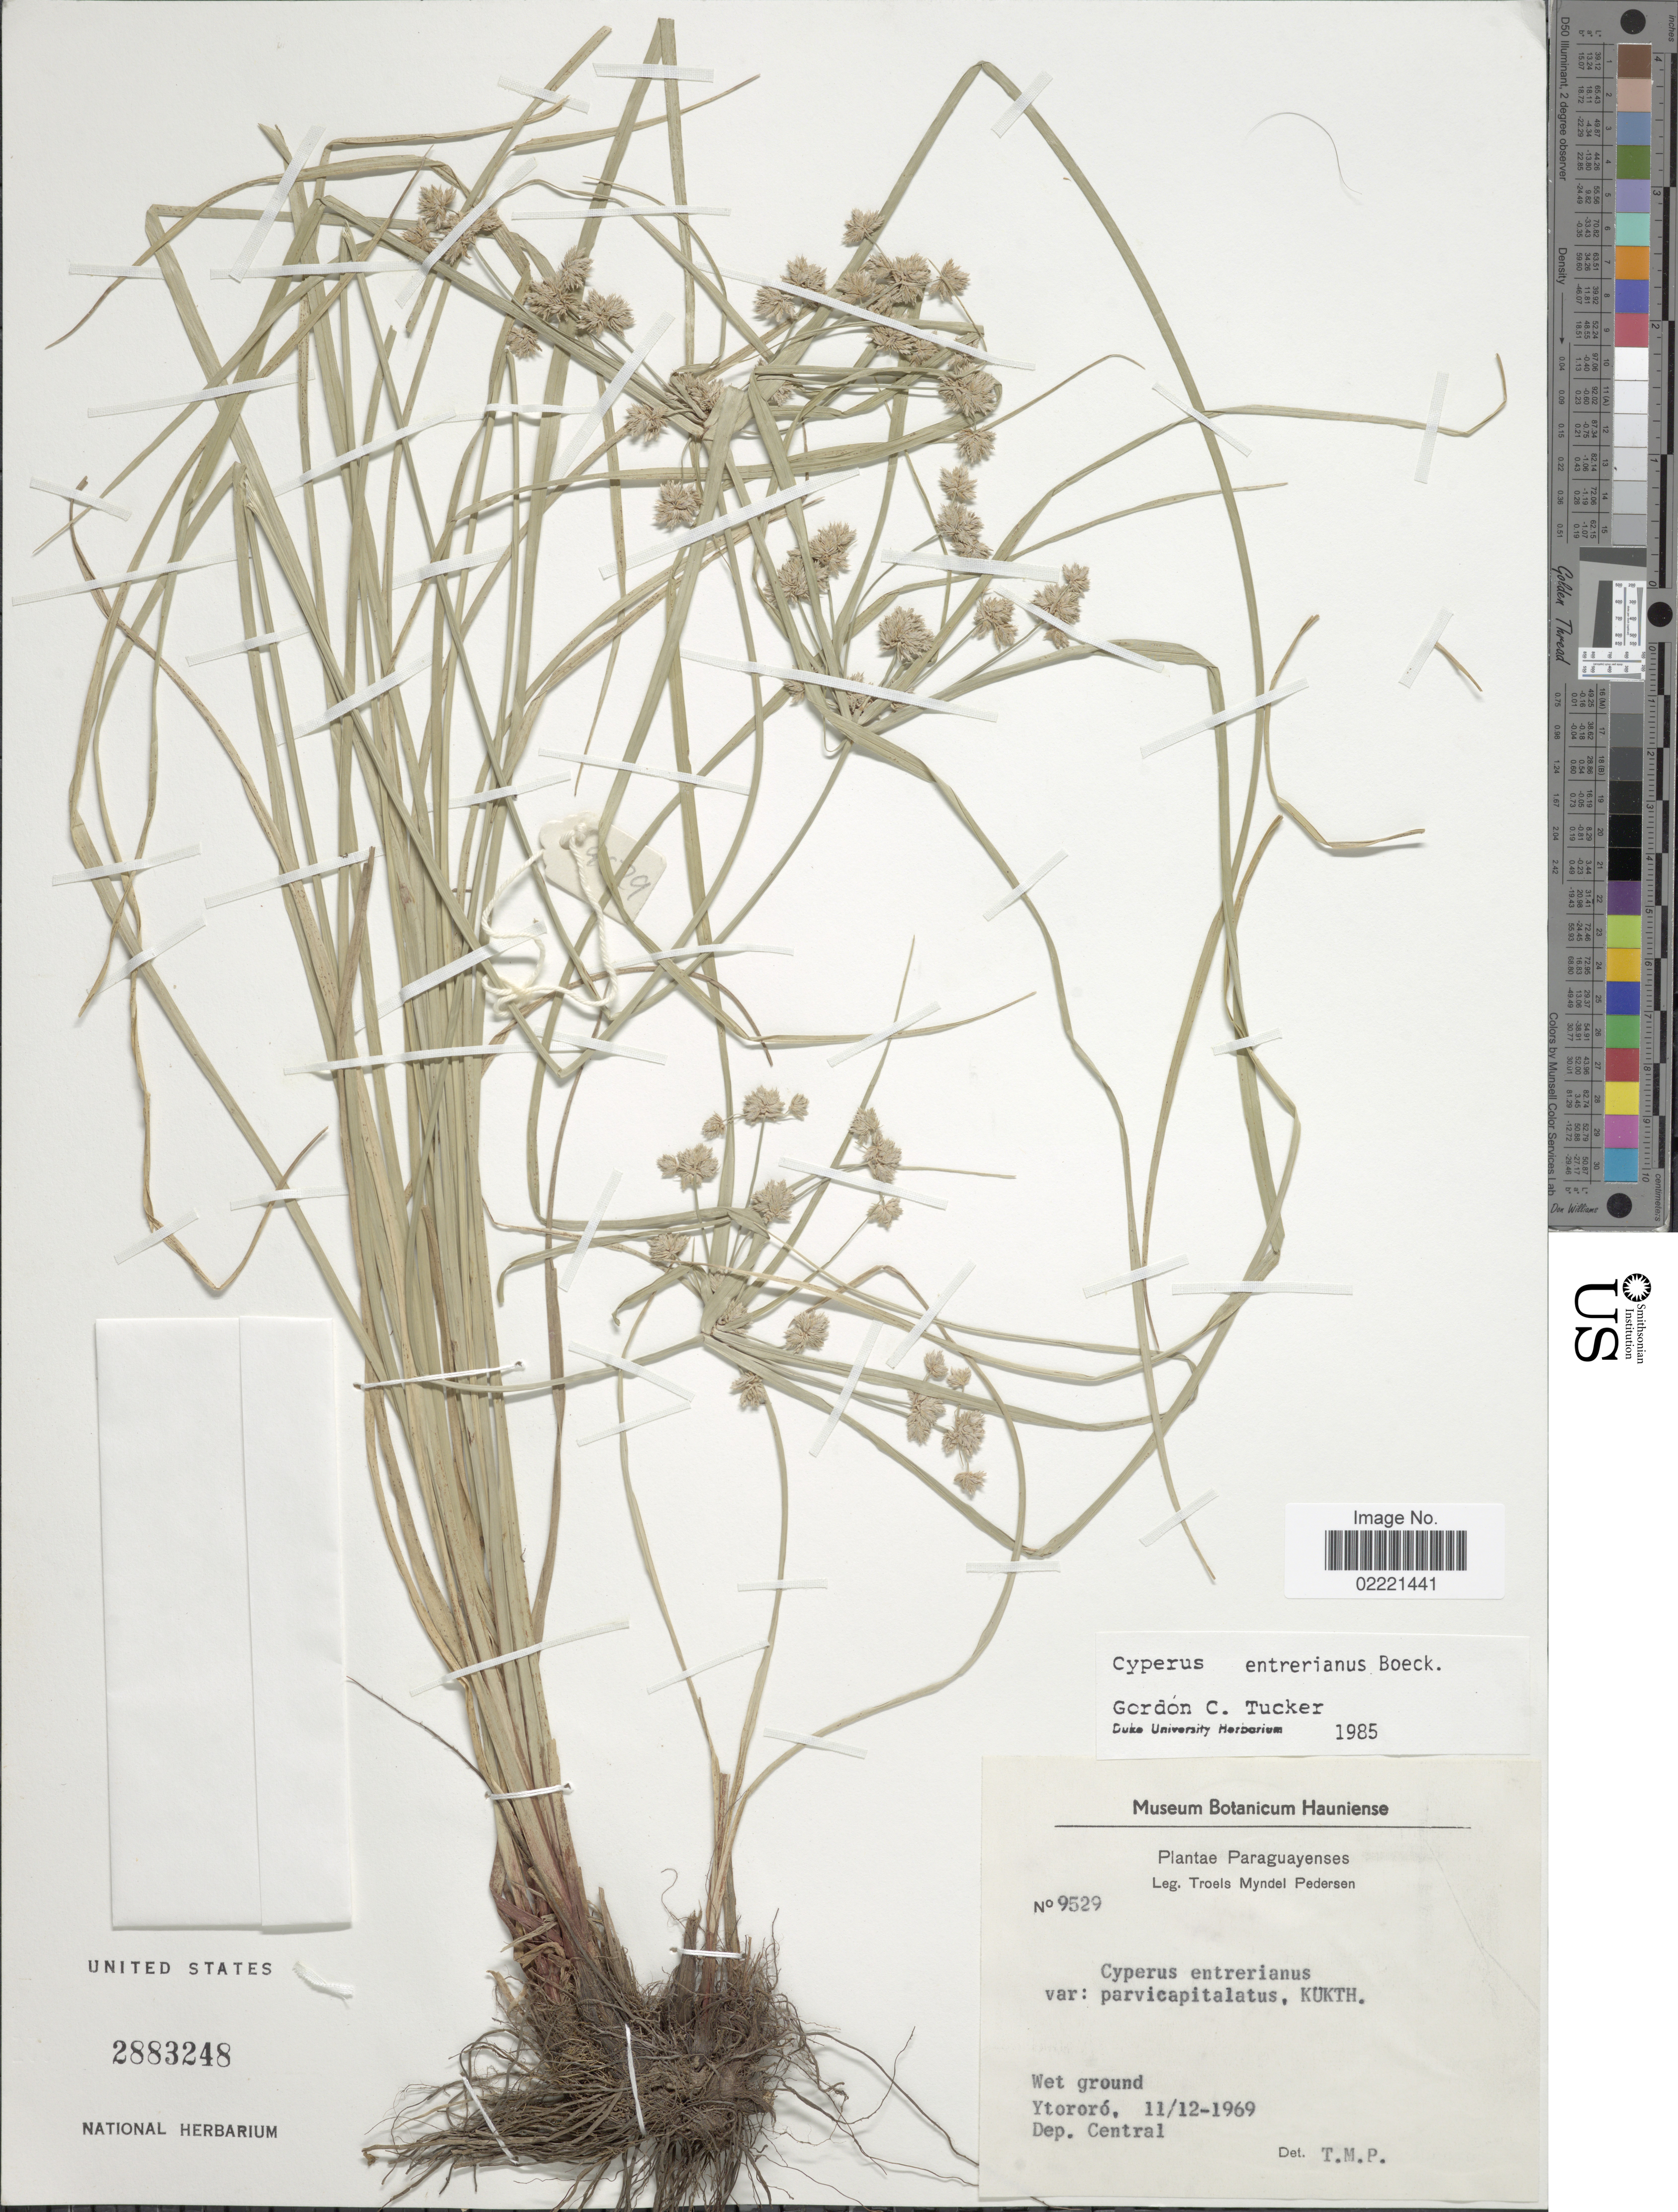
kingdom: Plantae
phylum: Tracheophyta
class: Liliopsida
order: Poales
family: Cyperaceae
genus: Cyperus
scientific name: Cyperus entrerianus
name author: Boeckeler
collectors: T. Pederson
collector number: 9529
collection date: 1969-12-11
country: Paraguay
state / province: Central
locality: Ytororo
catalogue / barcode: US 2883248